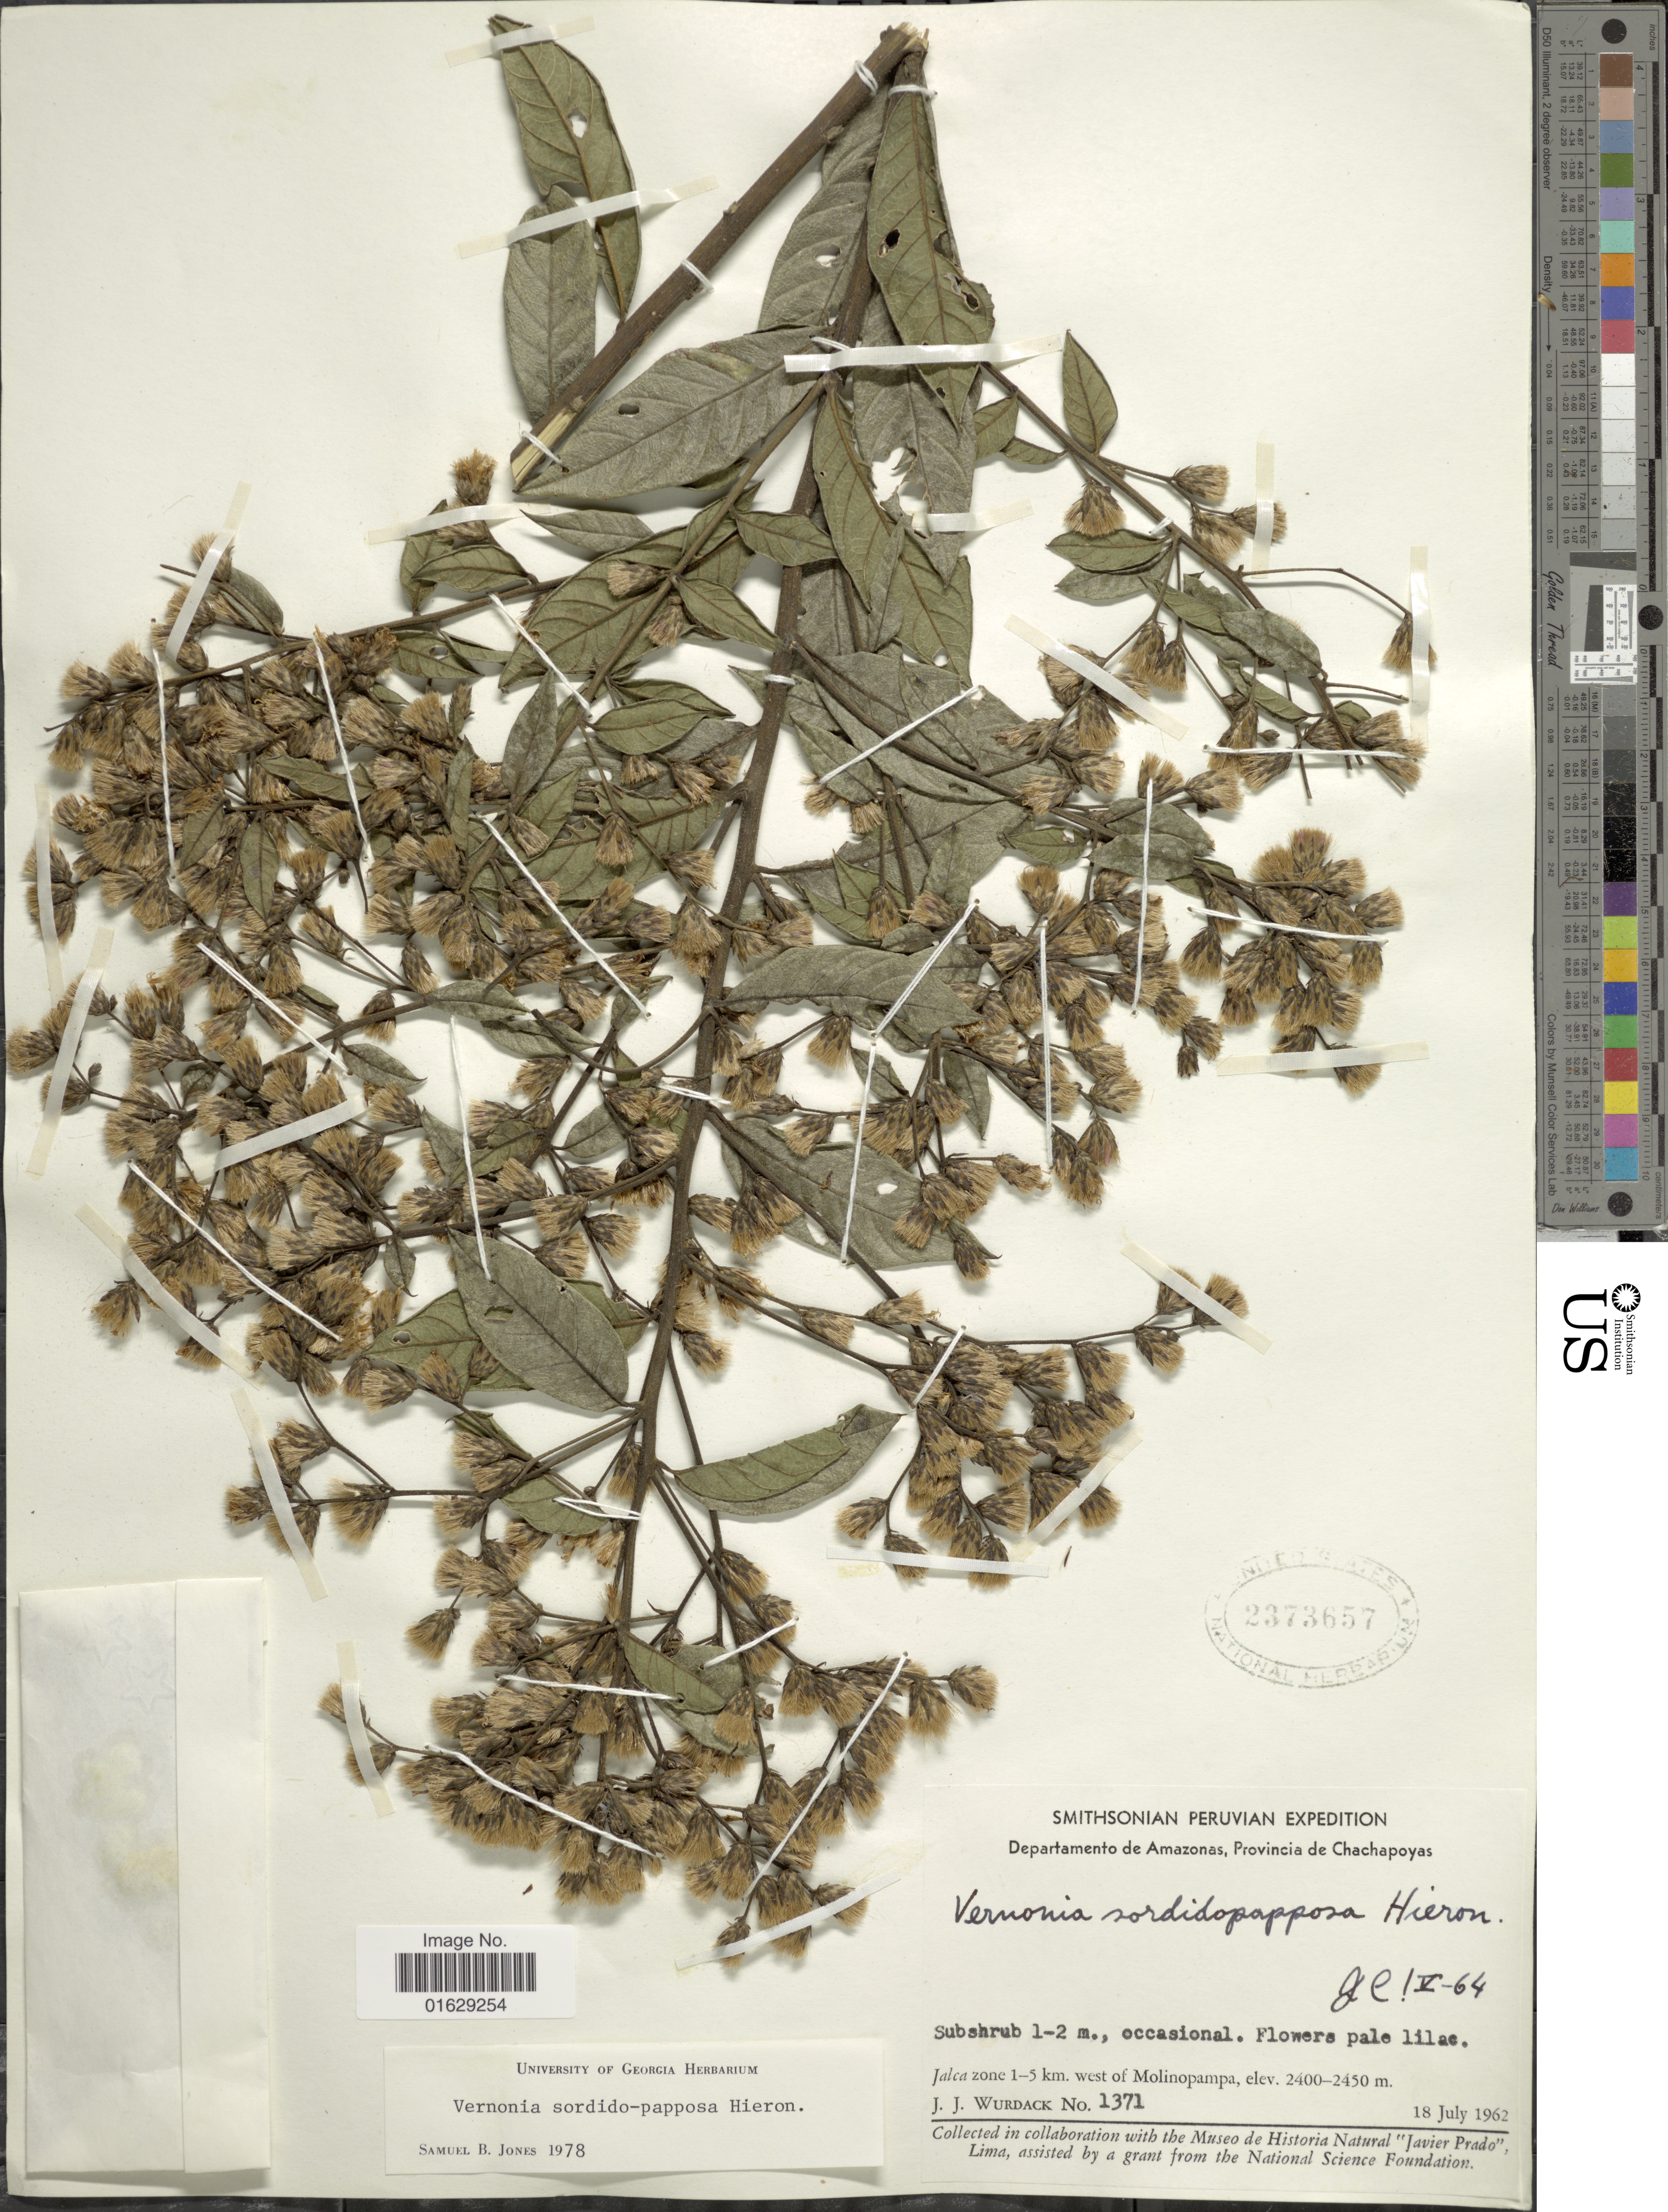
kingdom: Plantae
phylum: Tracheophyta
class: Magnoliopsida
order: Asterales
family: Asteraceae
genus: Lepidaploa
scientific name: Lepidaploa sordidopapposa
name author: (Hieron.) H. Rob.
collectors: J. J. Wurdack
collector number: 1371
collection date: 1962-07-18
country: Peru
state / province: Amazonas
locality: Departamento de Amazonas, Provincia de Chachapoyas, Jalca zone 1-5 km, west of Molinopampa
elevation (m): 2400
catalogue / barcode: US 2373657